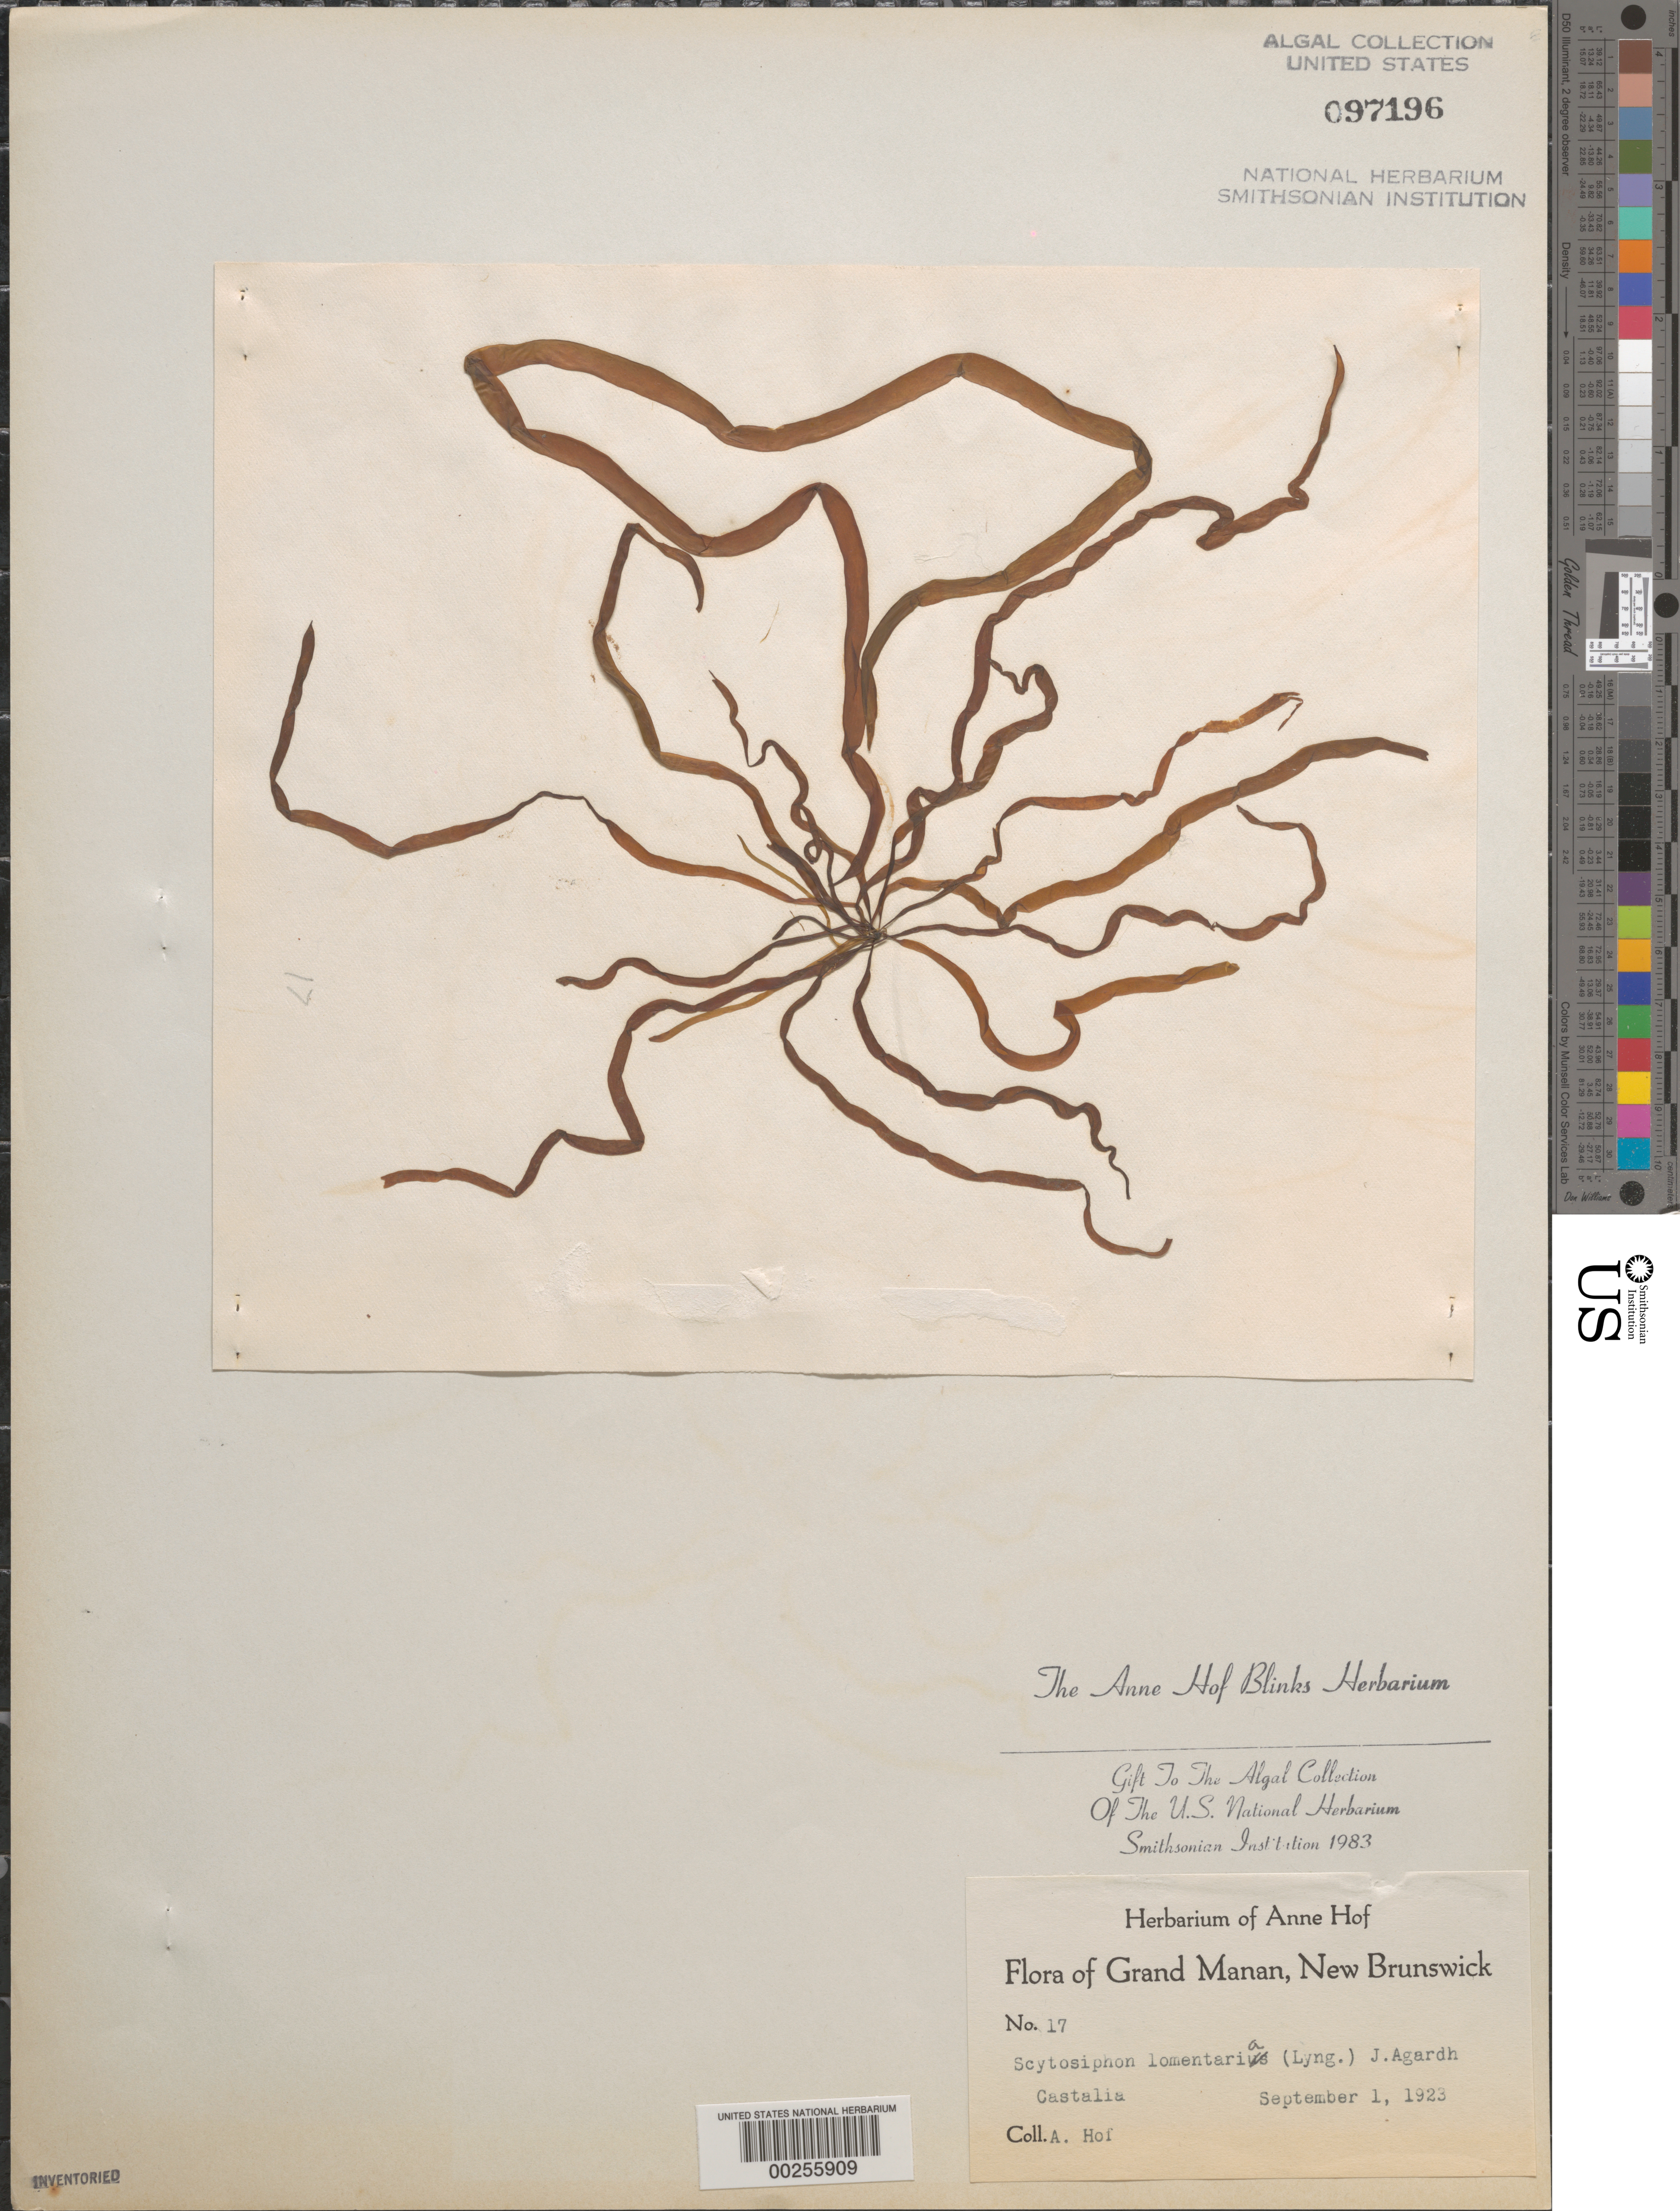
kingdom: Chromista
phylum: Ochrophyta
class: Phaeophyceae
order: Scytosiphonales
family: Scytosiphonaceae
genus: Scytosiphon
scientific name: Scytosiphon lomentaria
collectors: A. Blinks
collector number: AHB 17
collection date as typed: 01 Sep 1923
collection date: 1923-09-01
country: Canada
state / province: New Brunswick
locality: Grand manan, castalia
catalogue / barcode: US 97196